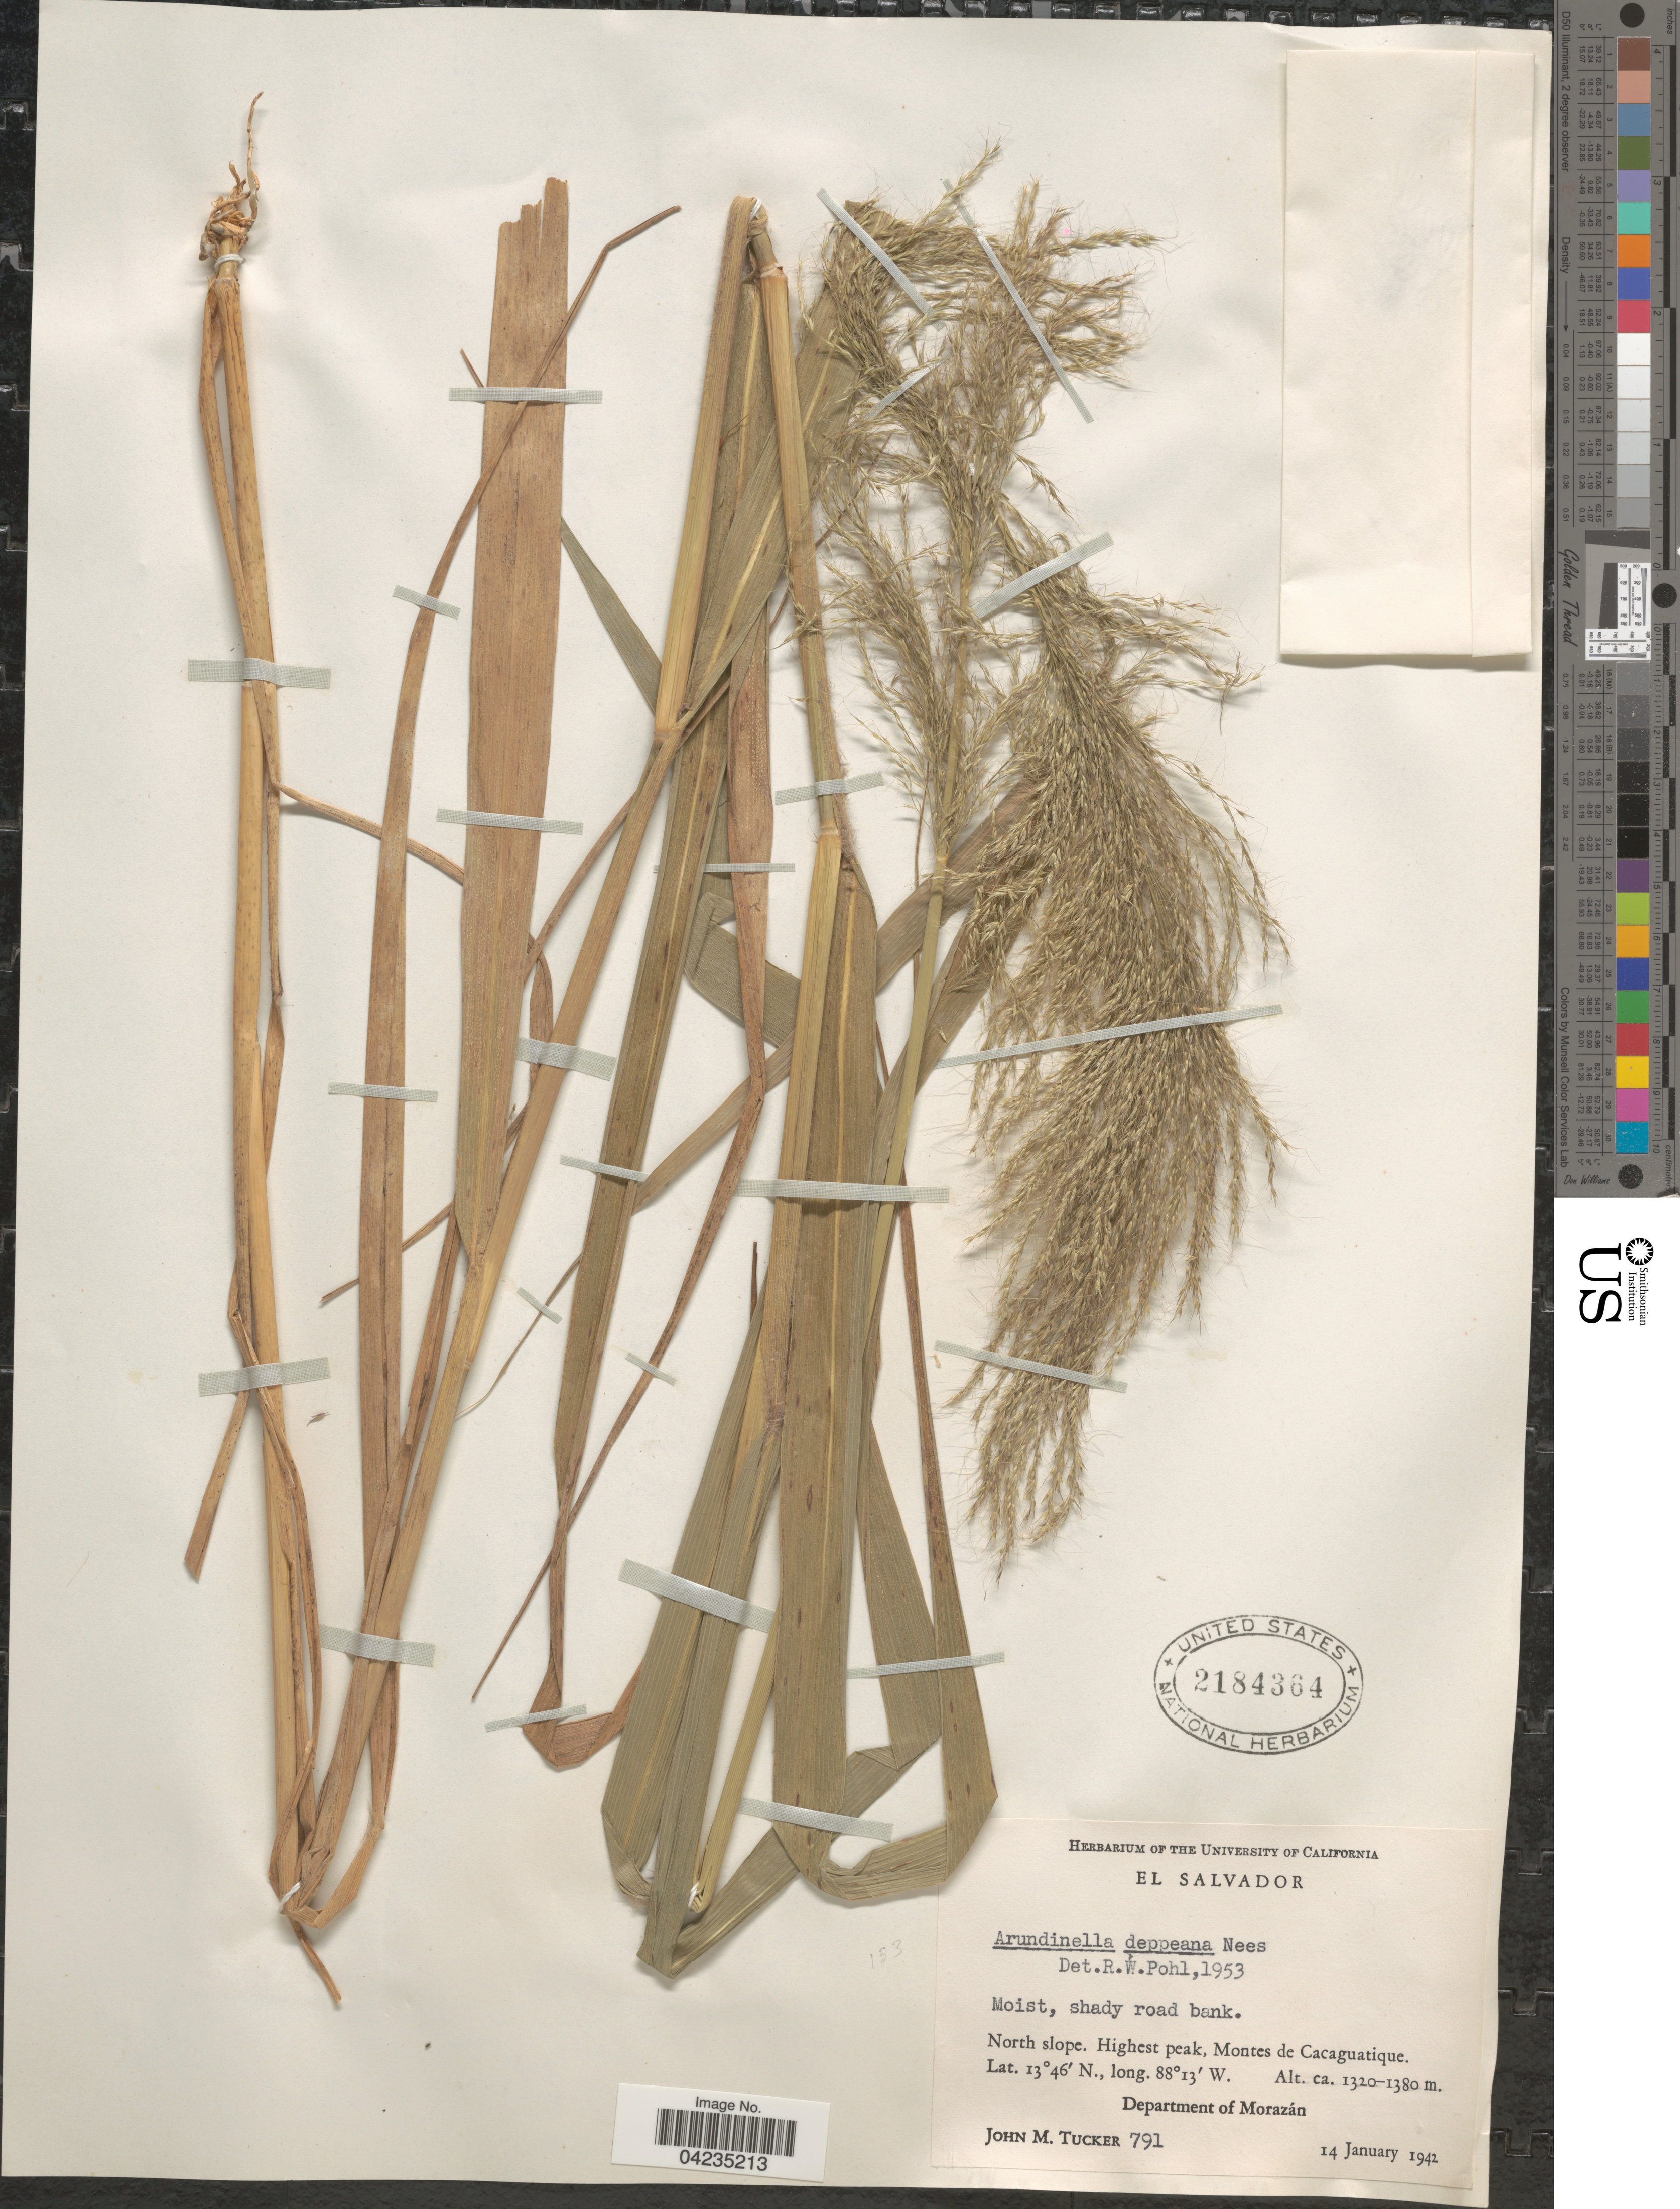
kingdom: Plantae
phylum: Tracheophyta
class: Liliopsida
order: Poales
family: Poaceae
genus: Arundinella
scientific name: Arundinella deppeana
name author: Nees ex Steud.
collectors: J. M. Tucker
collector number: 791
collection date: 1942-01-14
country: El Salvador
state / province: Morazan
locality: North slope. Highest peak, Montes de Cacaguatique. Department of Morazán.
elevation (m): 1320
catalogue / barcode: US 2184364